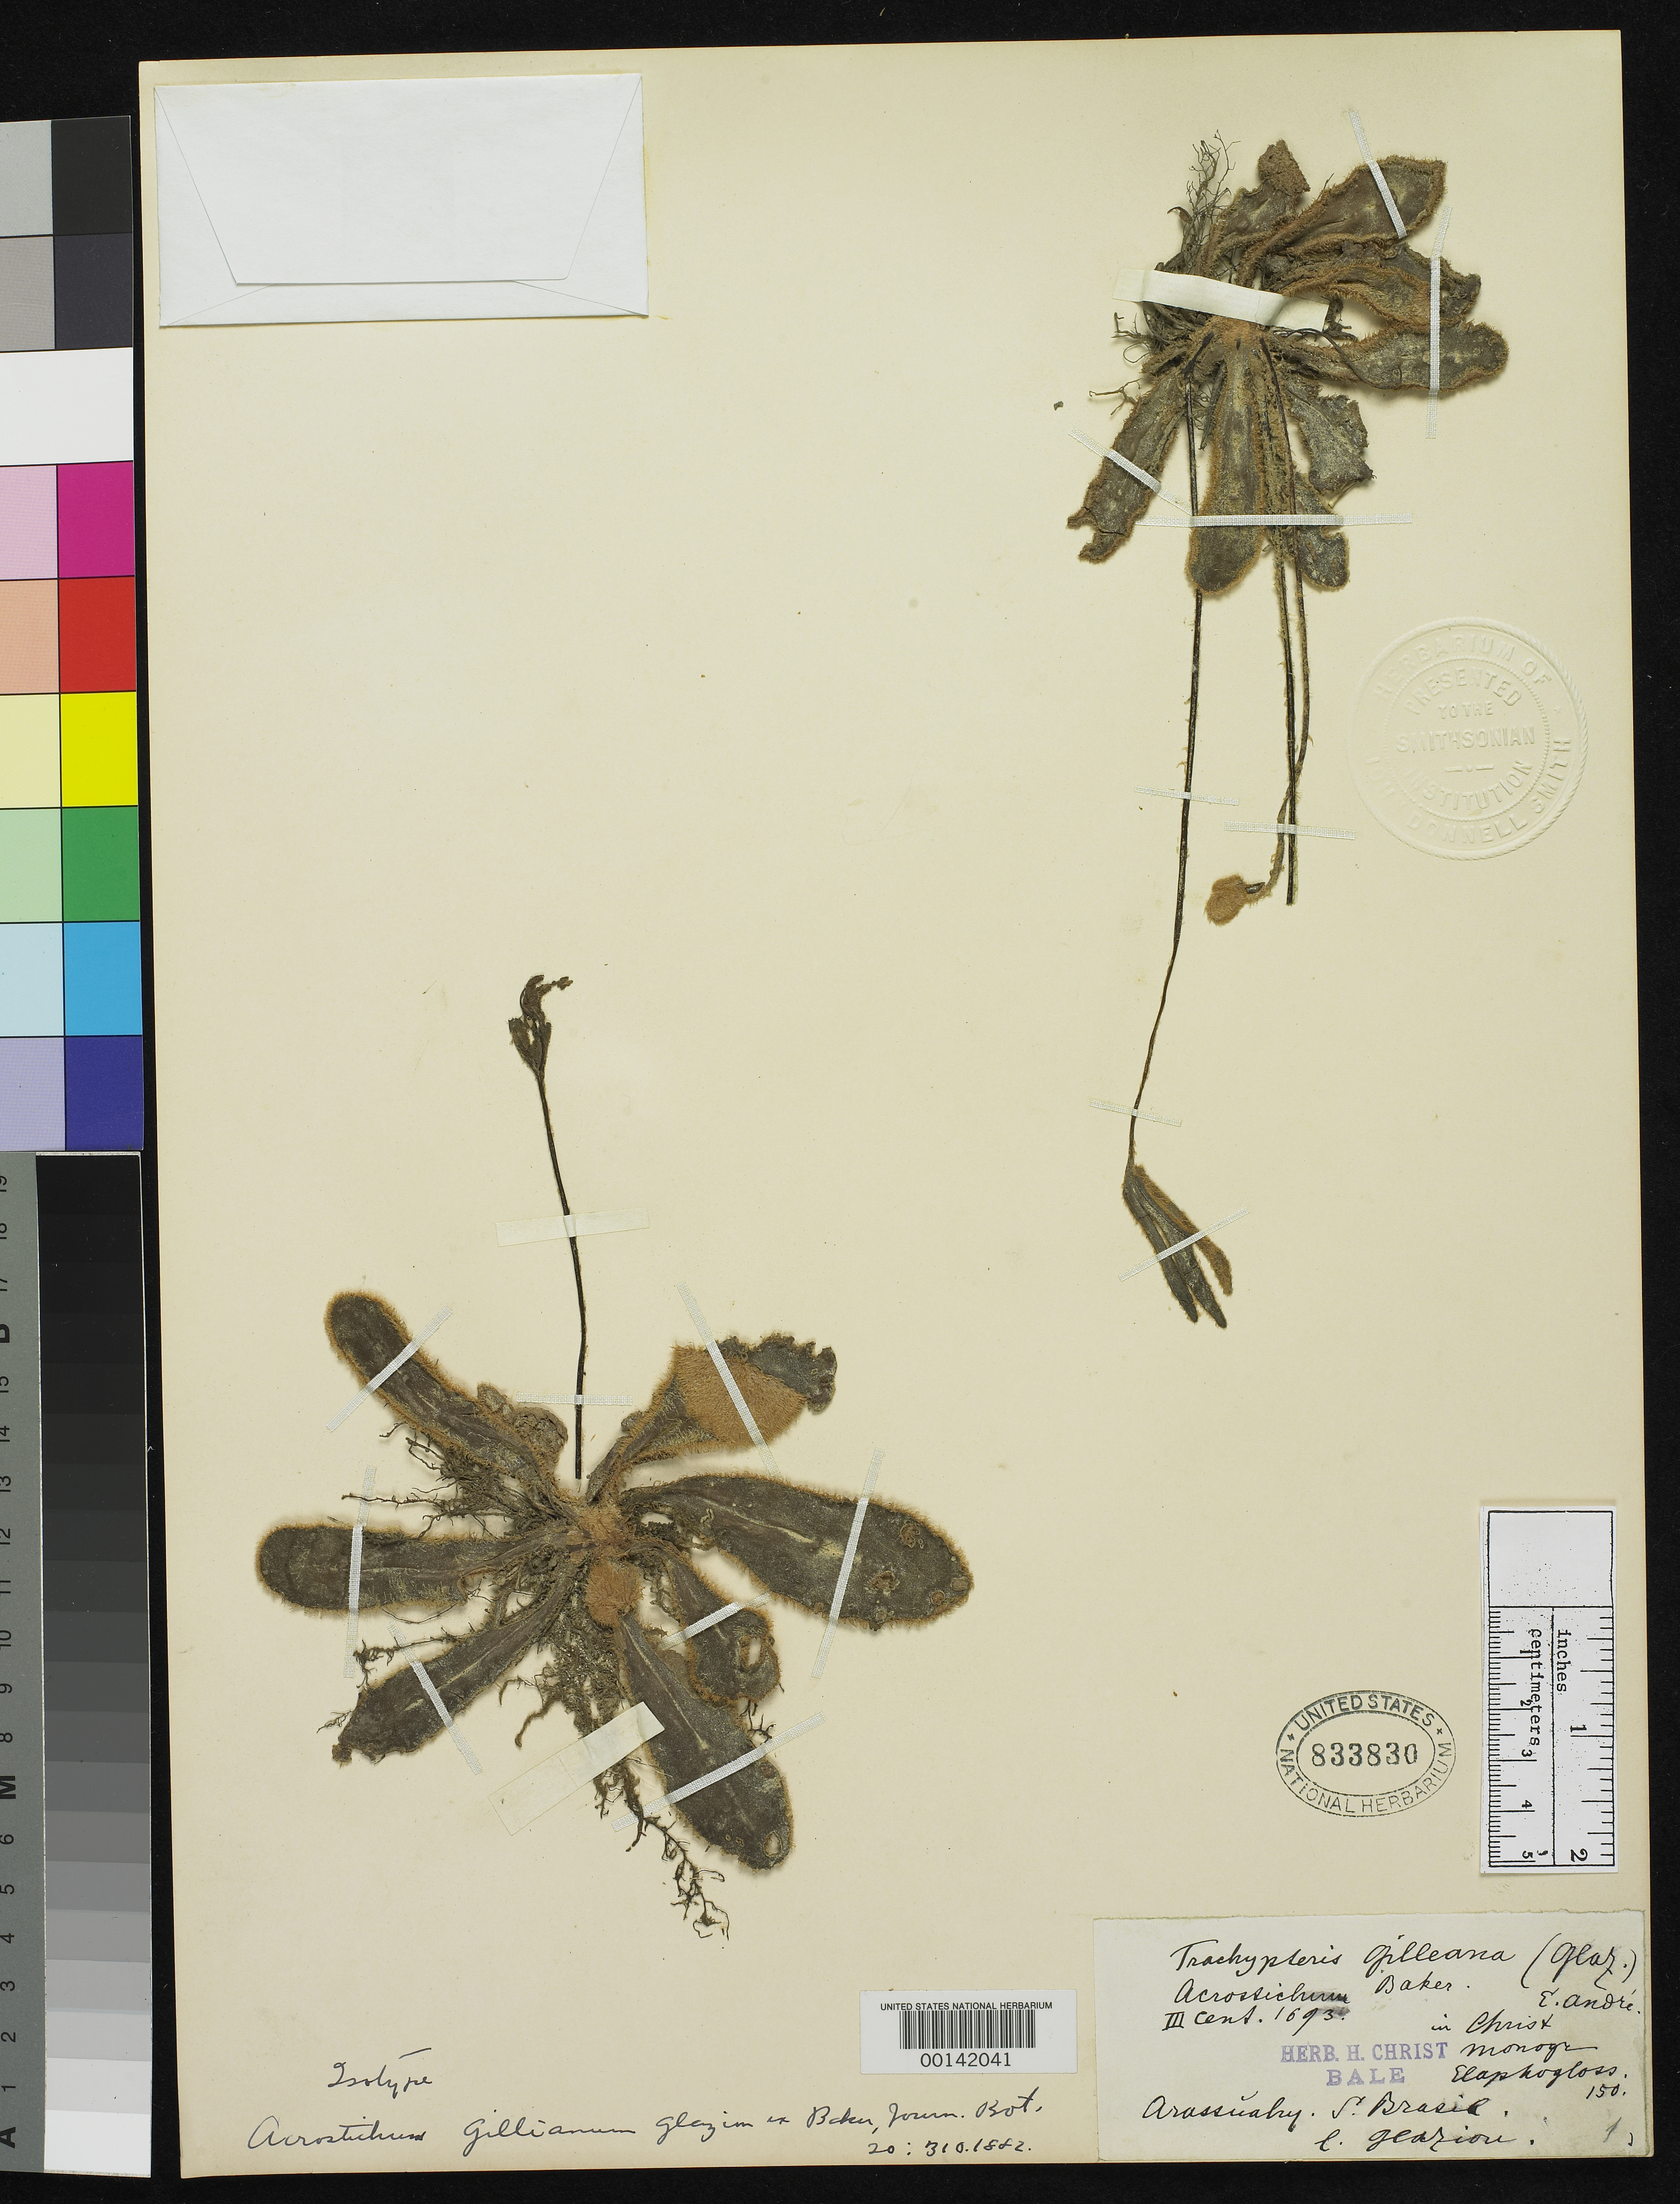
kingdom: Plantae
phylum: Tracheophyta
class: Polypodiopsida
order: Polypodiales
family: Pteridaceae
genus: Acrostichum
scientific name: Acrostichum gillianum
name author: Glaz. ex Baker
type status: Type Collection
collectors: A. F. M. Glaziou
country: Brazil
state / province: Minas Gerais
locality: Arassuahy.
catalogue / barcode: US 833830